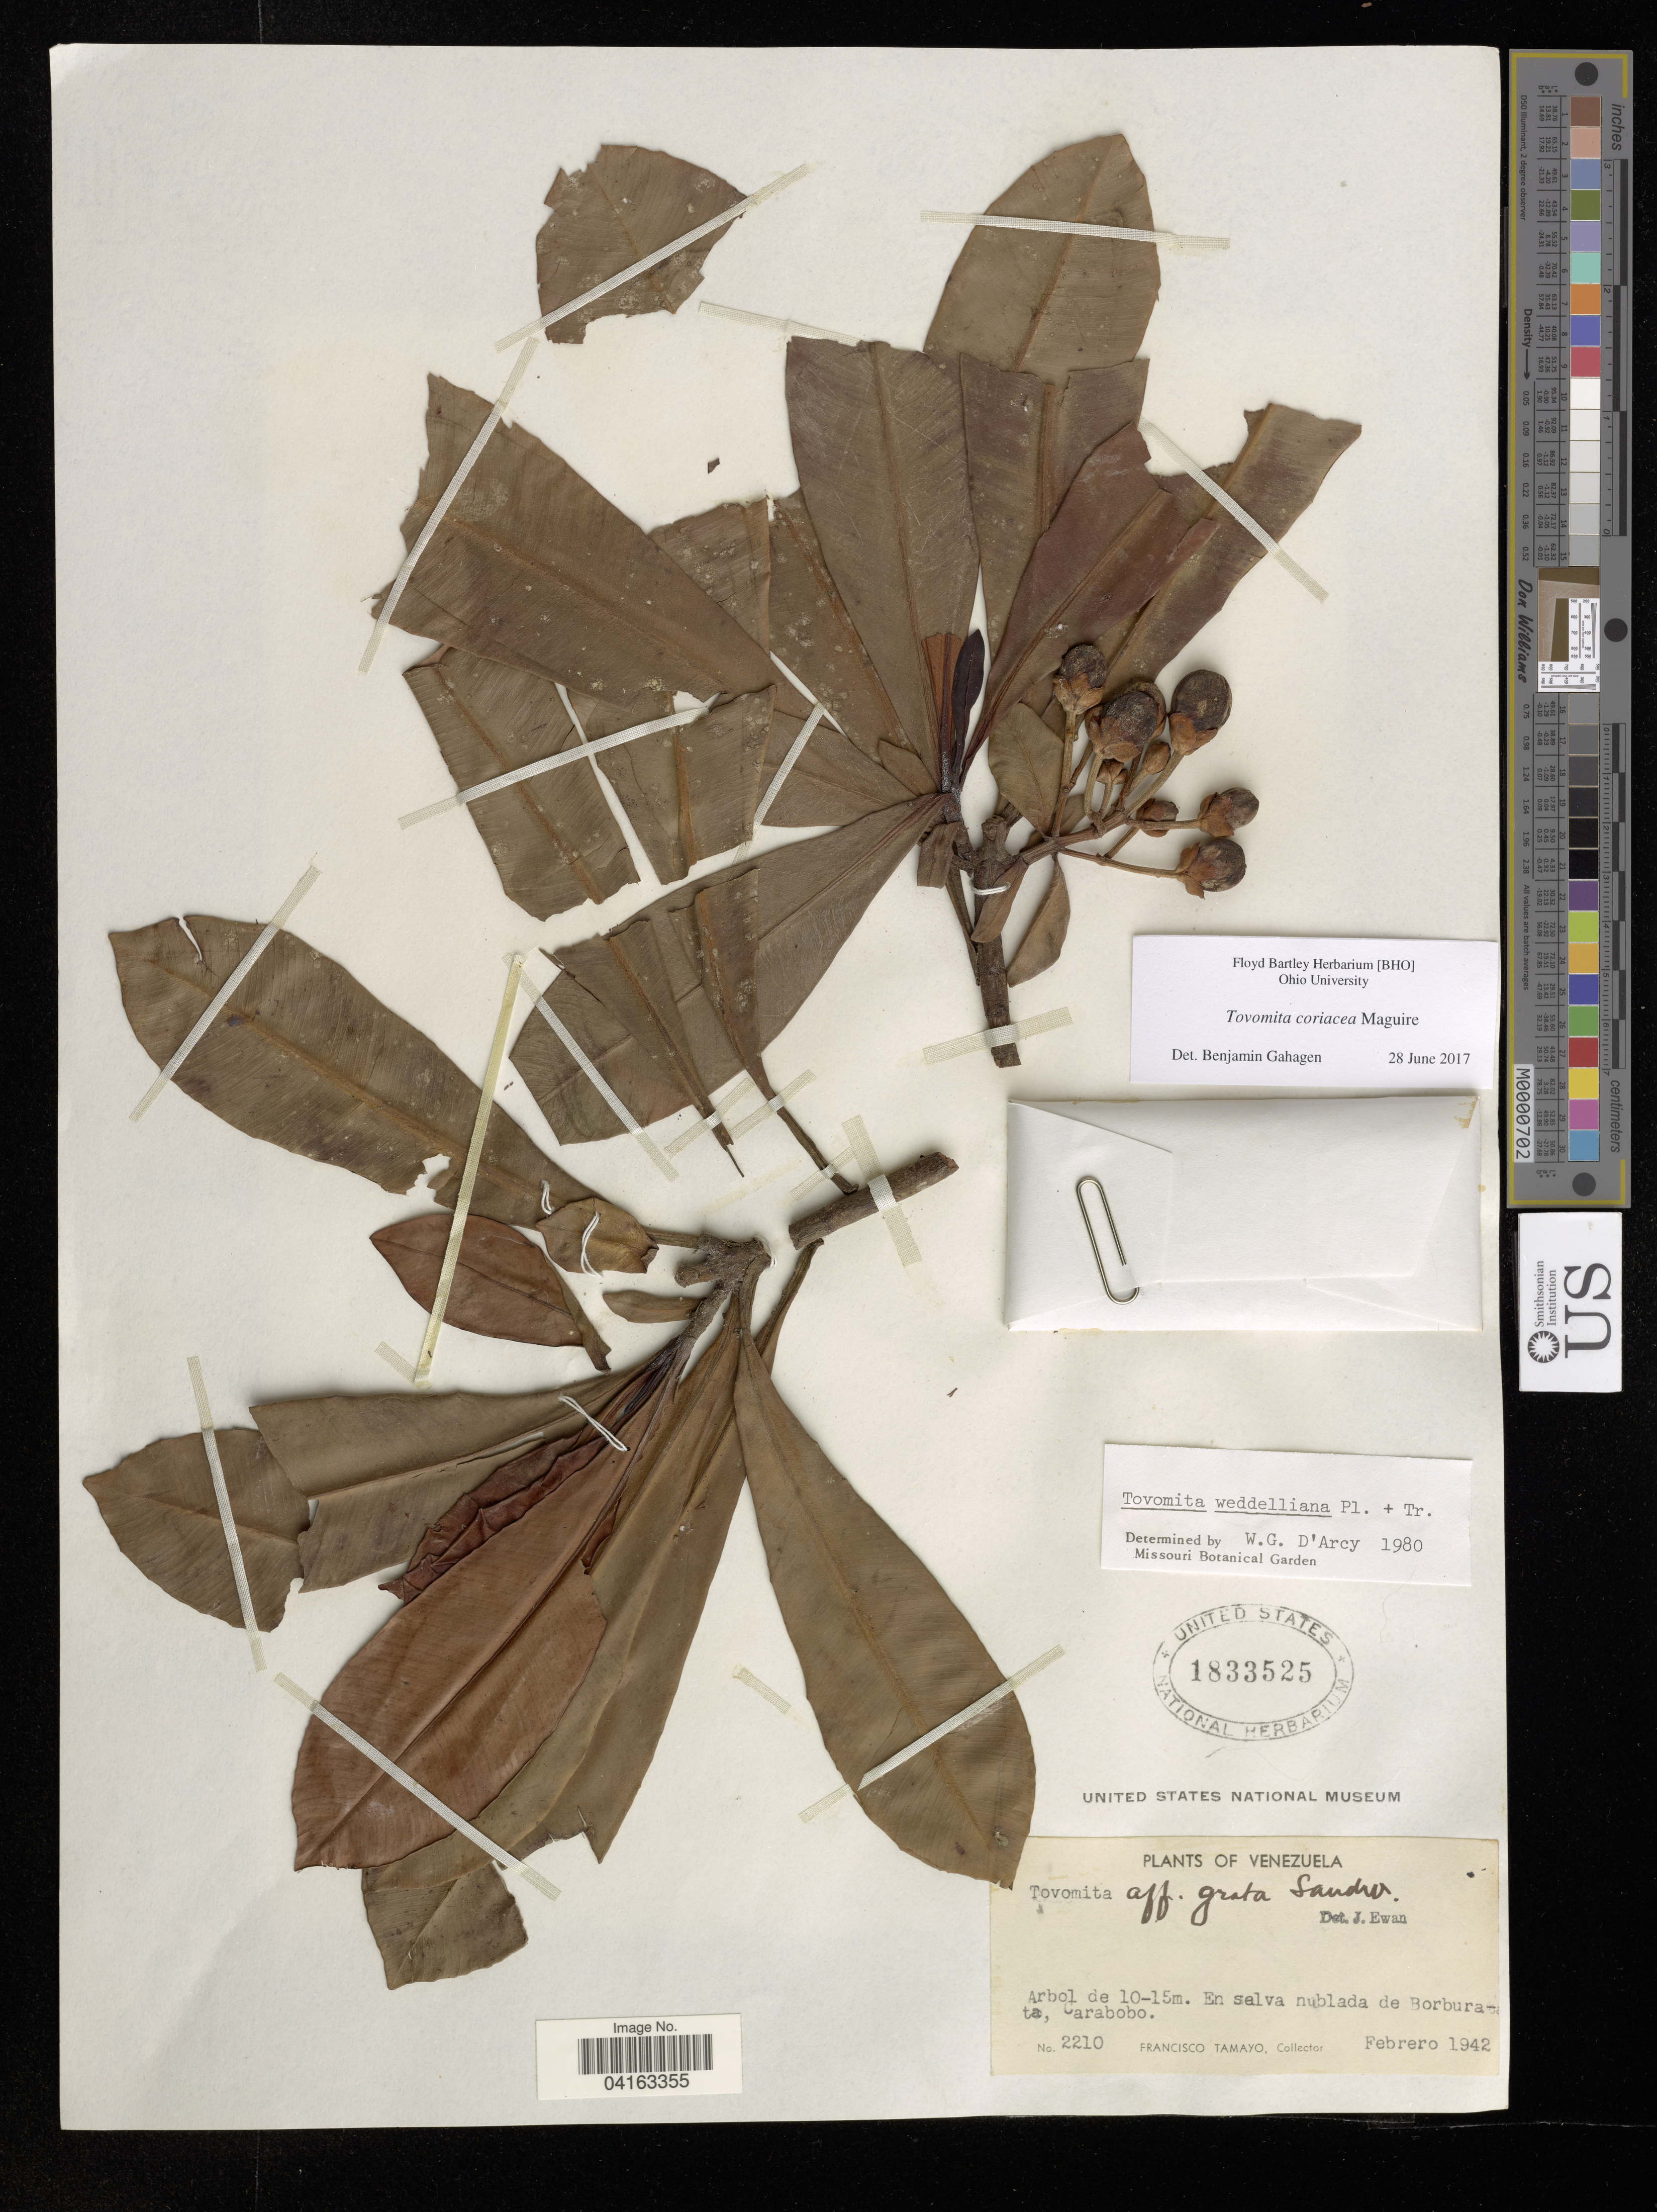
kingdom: Plantae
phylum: Tracheophyta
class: Magnoliopsida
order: Malpighiales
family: Clusiaceae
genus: Tovomita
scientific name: Tovomita coriacea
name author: Maguire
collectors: F. Tamayo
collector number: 2210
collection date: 1942-02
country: Venezuela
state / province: Carabobo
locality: En selva nublada de Borburata.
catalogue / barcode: US 1833525